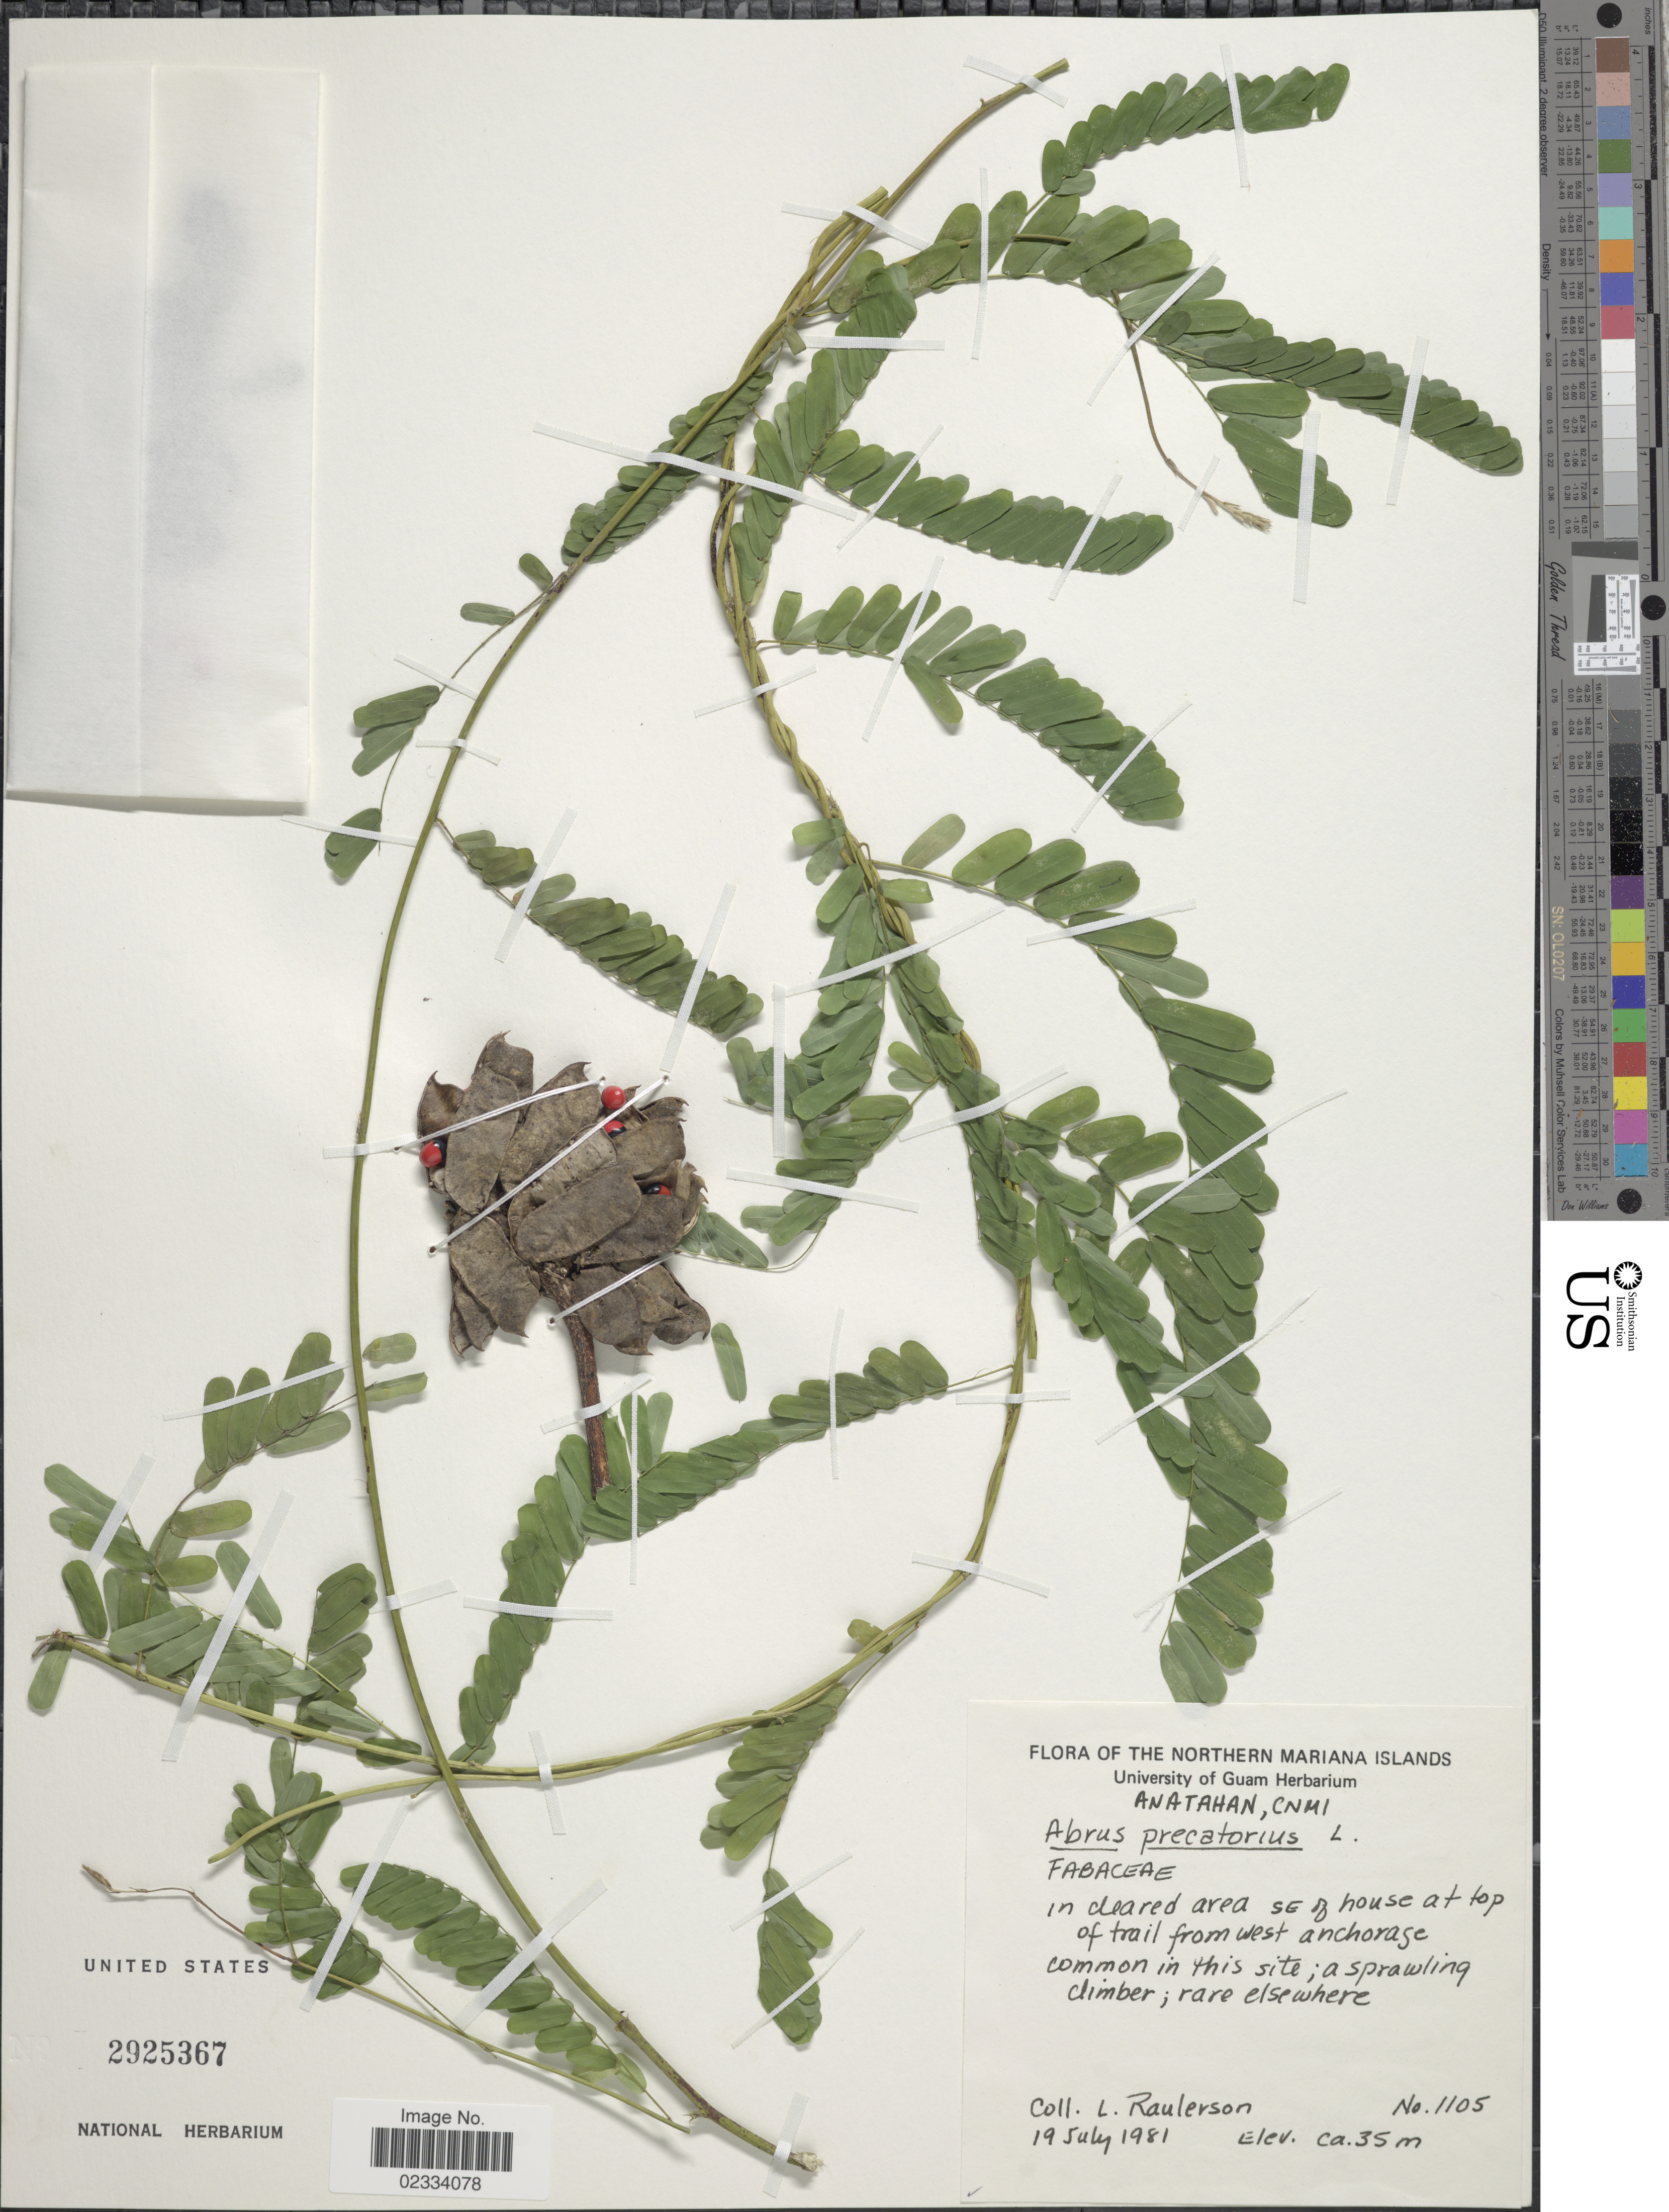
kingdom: Plantae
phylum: Tracheophyta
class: Magnoliopsida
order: Fabales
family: Fabaceae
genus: Abrus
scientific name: Abrus precatorius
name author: L.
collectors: L. Raulerson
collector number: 1105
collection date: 1981-07-19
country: Northern Mariana Islands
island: Anatahan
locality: Anatahan, CNMI. SE of house at top of trail from west anchorage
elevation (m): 35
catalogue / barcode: US 2925367